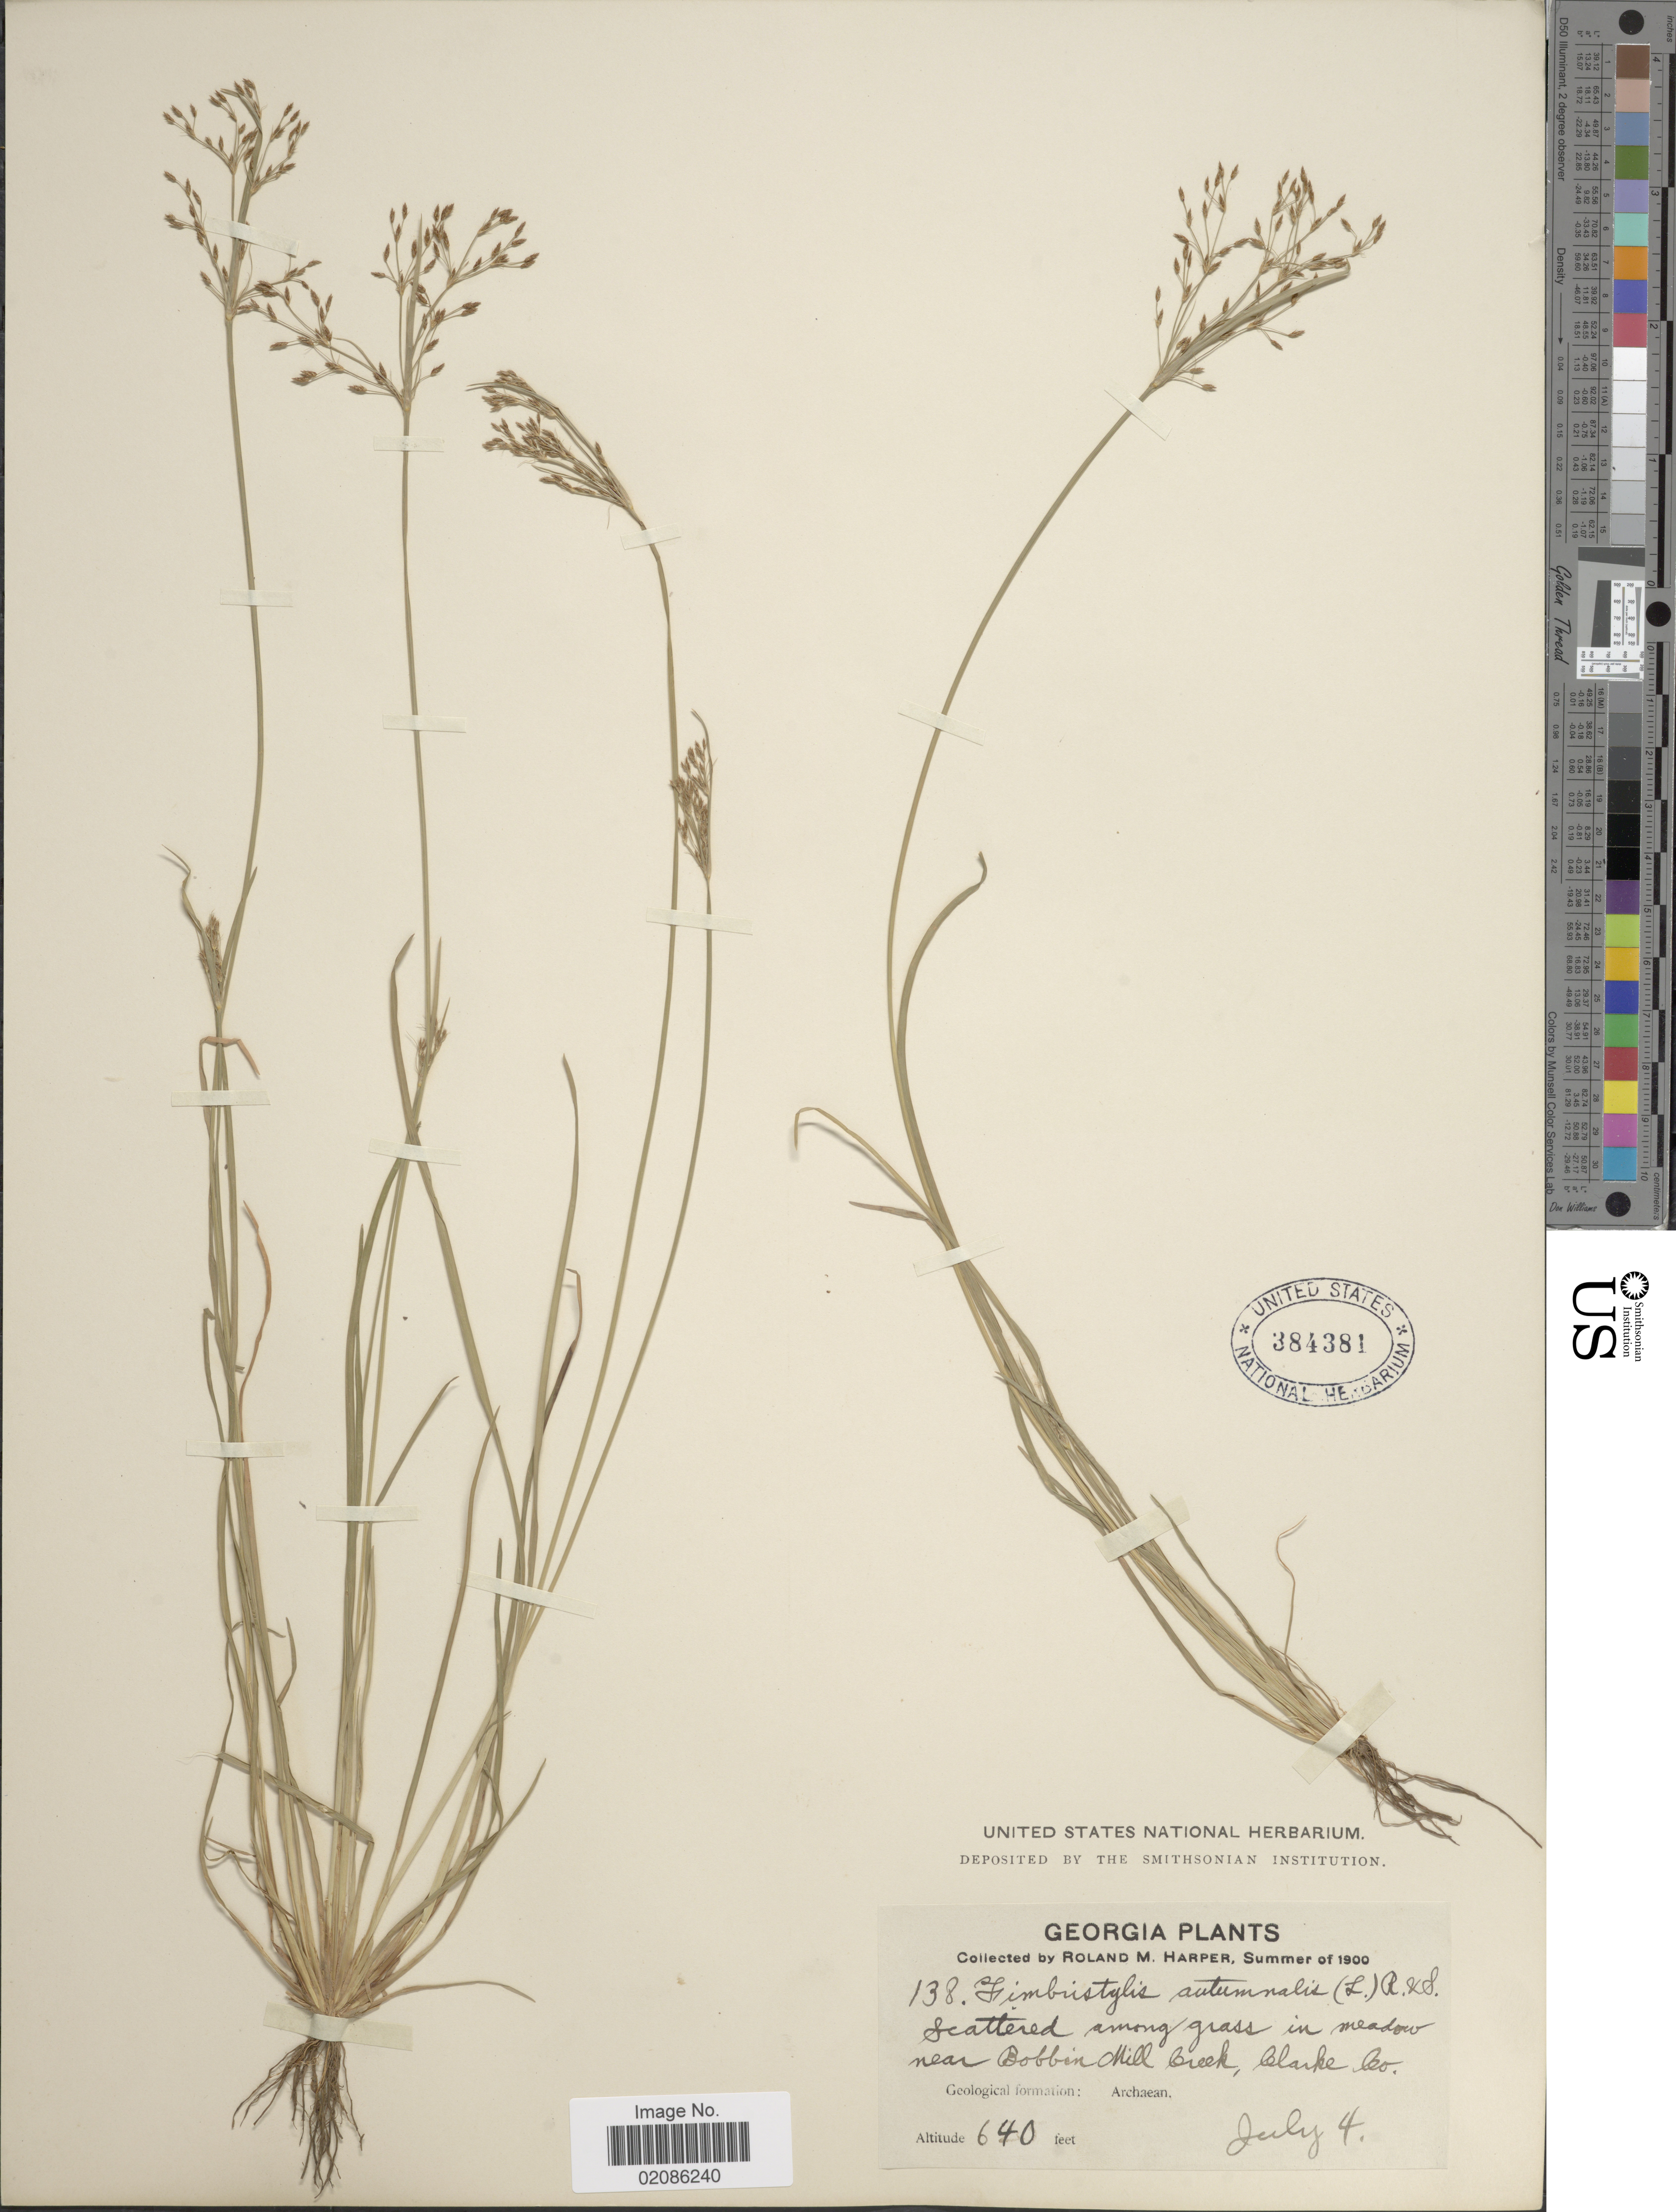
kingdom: Plantae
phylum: Tracheophyta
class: Liliopsida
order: Poales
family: Cyperaceae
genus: Fimbristylis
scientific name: Fimbristylis autumnalis (L.) Roem. & Schult.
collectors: R. M. Harper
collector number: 138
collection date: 1900-07-04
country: United States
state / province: Georgia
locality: Scattered among grass in meadow near Bobbin Mill Creek, Clarke Co. Geological formation: Archaen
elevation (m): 195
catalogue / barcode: US 384381